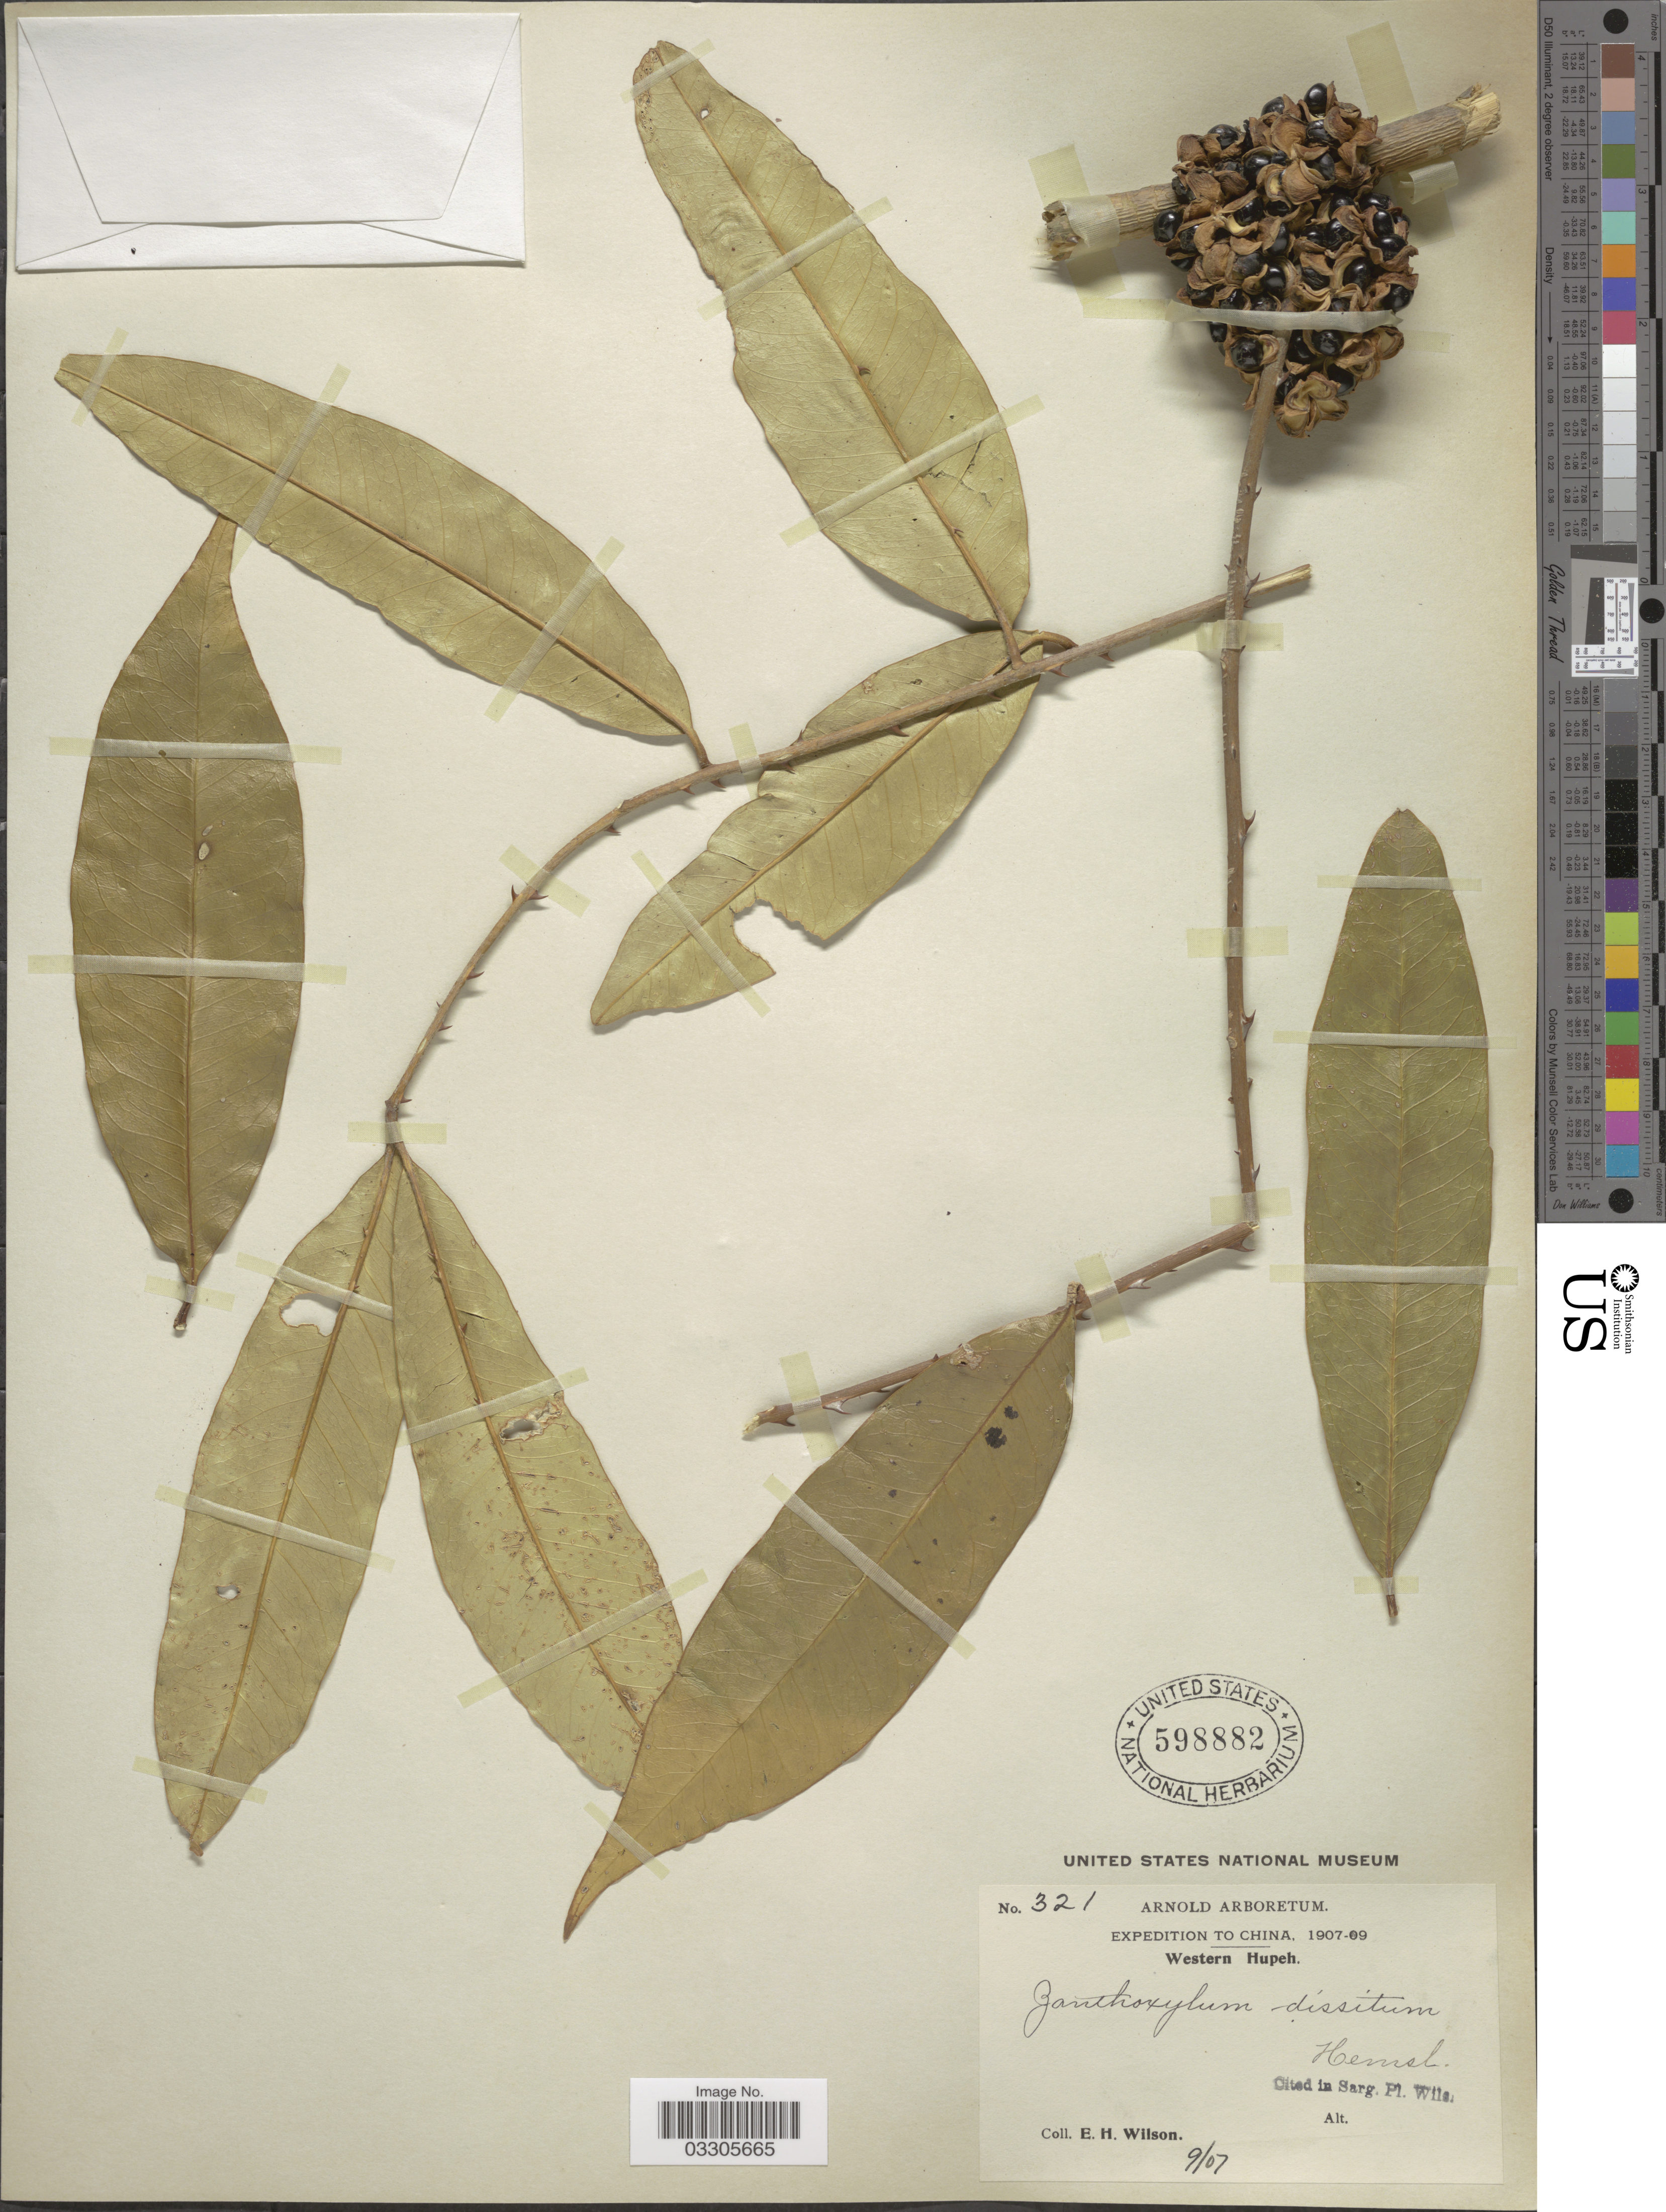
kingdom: Plantae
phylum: Tracheophyta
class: Magnoliopsida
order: Sapindales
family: Rutaceae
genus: Zanthoxylum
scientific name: Zanthoxylum dissitum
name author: Hemsl.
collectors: E. Wilson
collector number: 321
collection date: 1907-09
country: China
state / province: Hubei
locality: Western Hupeh.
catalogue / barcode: US 598882